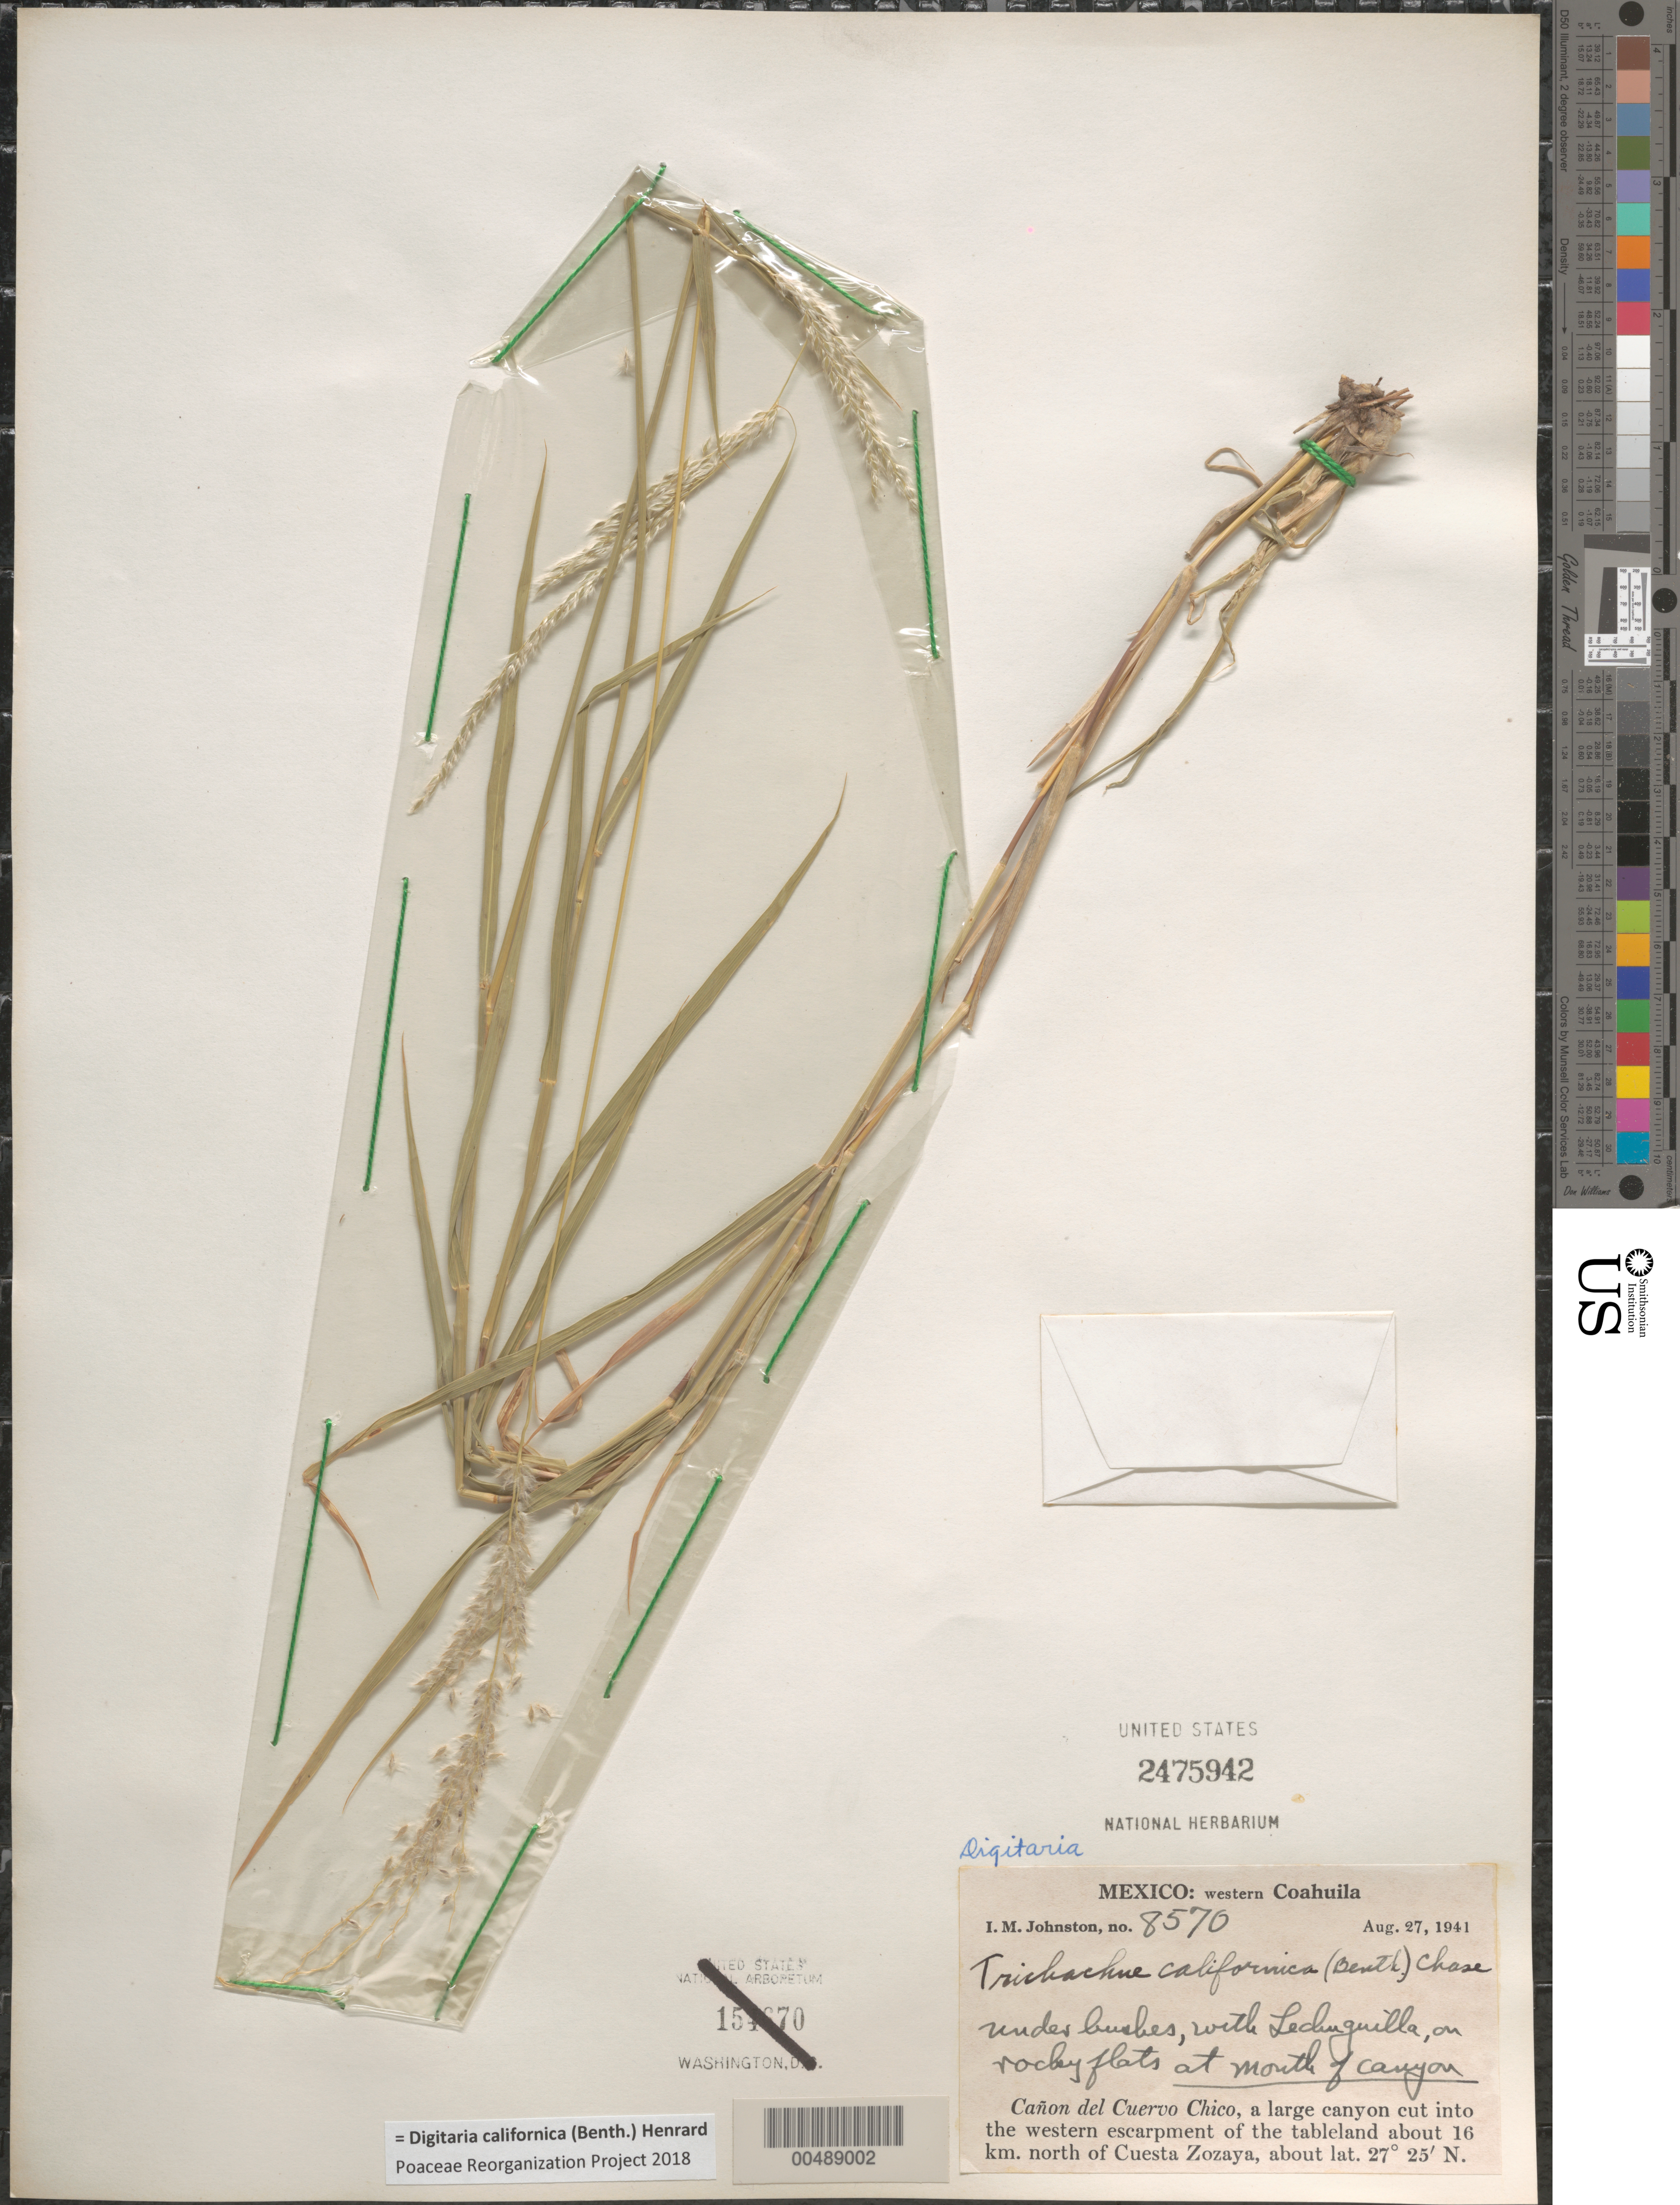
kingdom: Plantae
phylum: Tracheophyta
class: Liliopsida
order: Poales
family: Poaceae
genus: Digitaria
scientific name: Digitaria californica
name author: (Benth.) Henr.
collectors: I.M. Johnston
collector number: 8570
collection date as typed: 27 Aug 1941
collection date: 1941-08-27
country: Mexico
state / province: Coahuila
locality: W Coahuila, Cañon del Cuervo Chico, about 16 km N of Cuesta Zozaya (lat/long recorded as: lat=27:25:0:N long=:::W)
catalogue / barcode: US 2475942